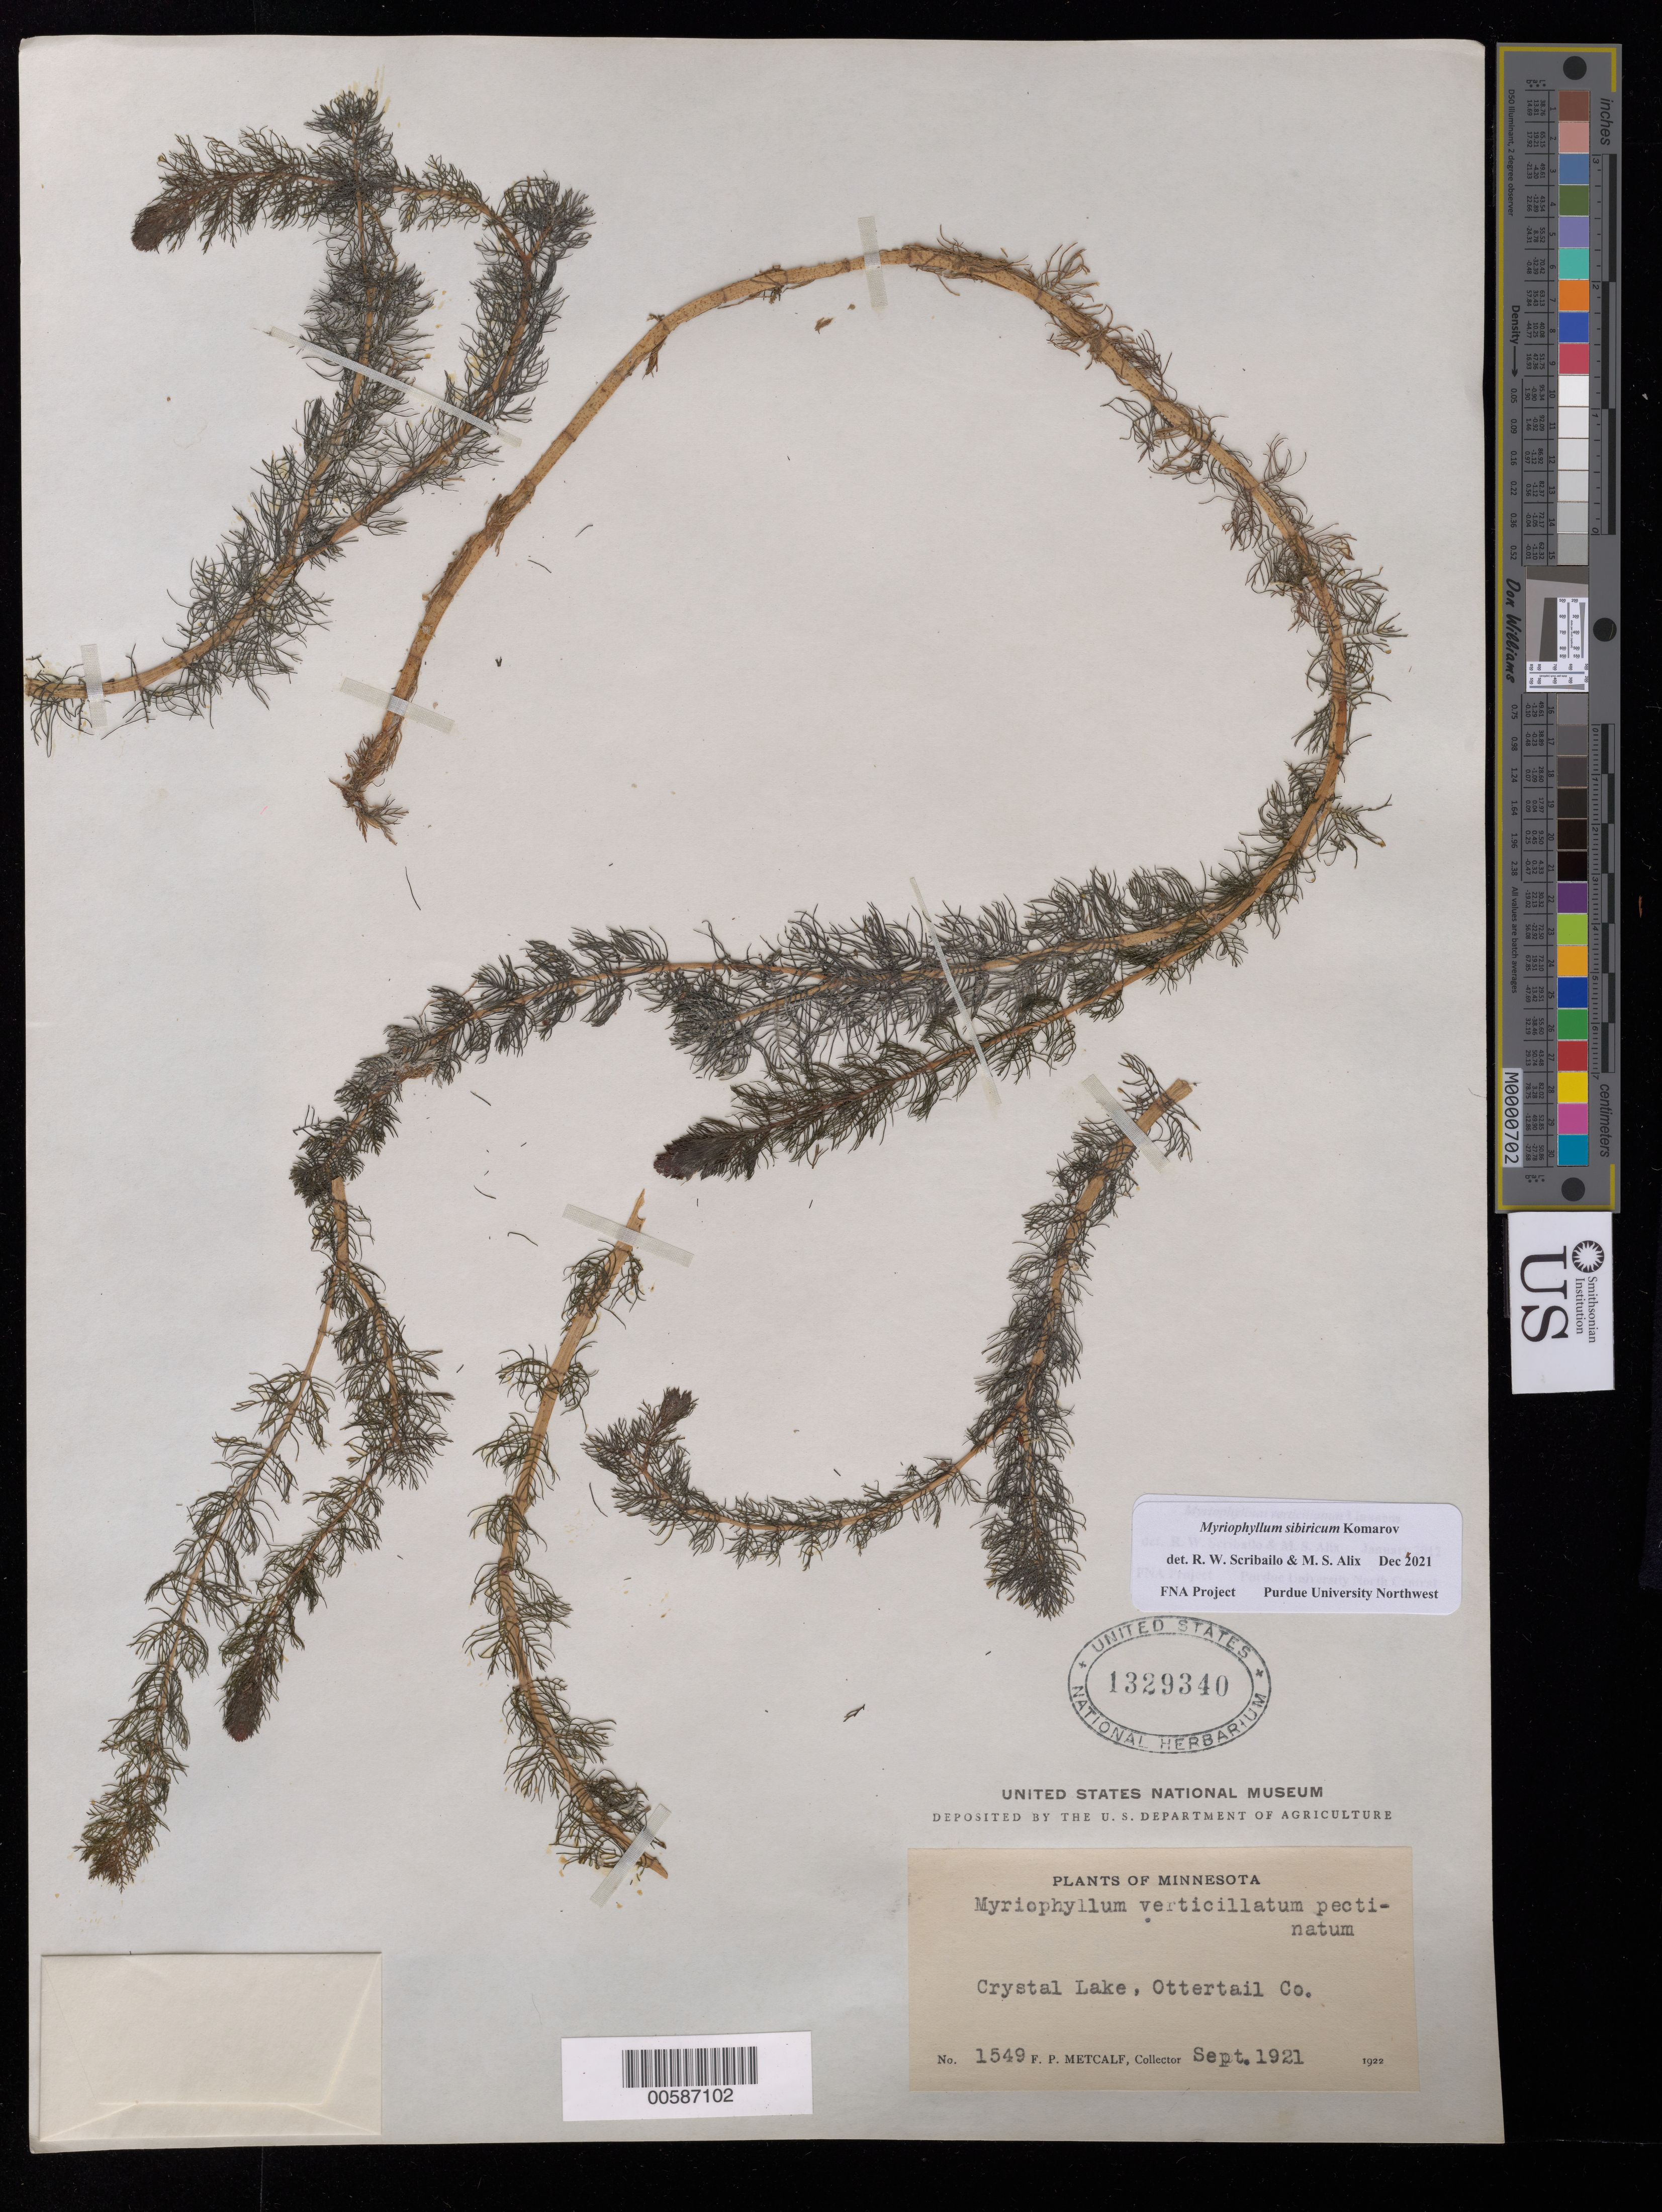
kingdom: Plantae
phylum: Tracheophyta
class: Magnoliopsida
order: Saxifragales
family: Haloragaceae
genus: Myriophyllum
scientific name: Myriophyllum sibiricum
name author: Kom.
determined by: Scribailo, R. W.; Alix, M. S.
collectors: F. P. Metcalf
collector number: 1549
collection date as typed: Sep 1921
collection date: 1921-09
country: United States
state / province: Minnesota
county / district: Otter Tail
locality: Crystal Lake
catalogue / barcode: US 1329340